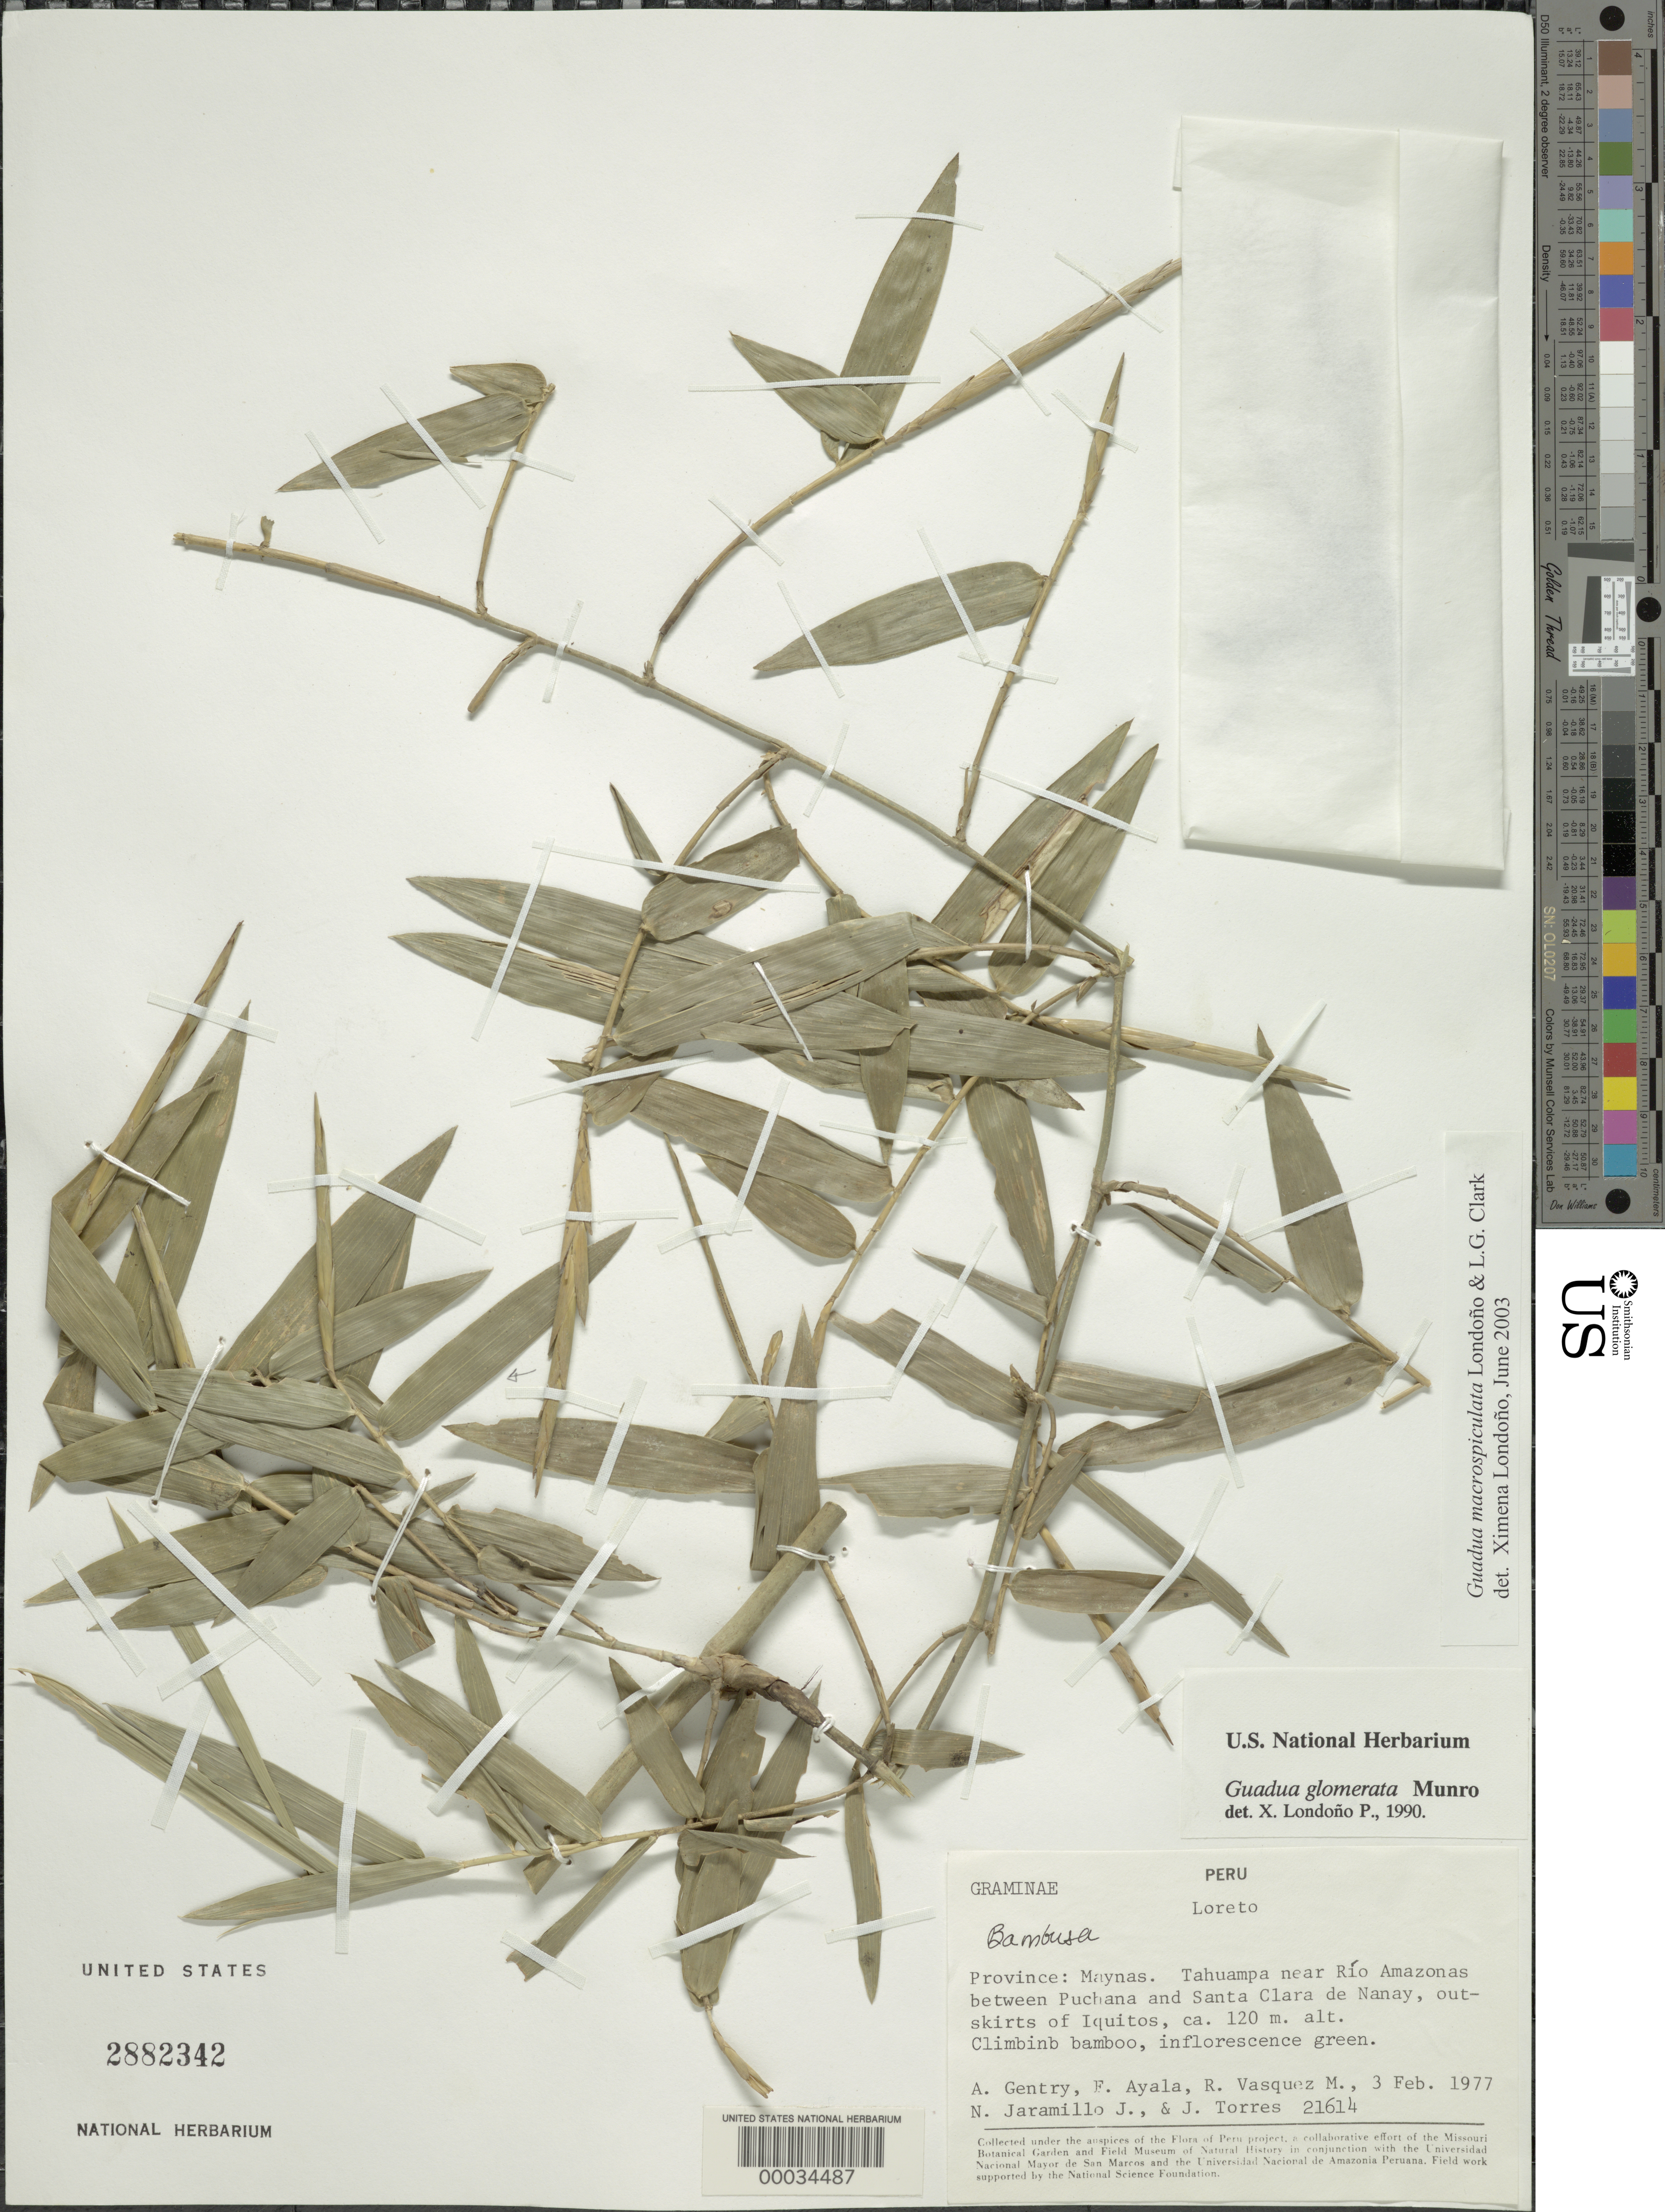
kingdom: Plantae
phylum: Tracheophyta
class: Liliopsida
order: Poales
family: Poaceae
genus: Guadua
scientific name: Guadua macrospiculata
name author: Londoño & L.G. Clark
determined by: Londoño, X., (TULV), Jardin Botanico "Juan Maria Cespedes"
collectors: A. H. Gentry, F. Ayala F., R. Vásquez M., N. Jaramillo & J. Torres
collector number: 21614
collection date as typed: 03 Feb 1977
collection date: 1977-02-03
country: Peru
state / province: Loreto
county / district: Maynas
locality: Tanuampa near Río Amazonas between Puchana and Santa Clara de Nanay, outskirts of Iquitos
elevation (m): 120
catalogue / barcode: US 2882342